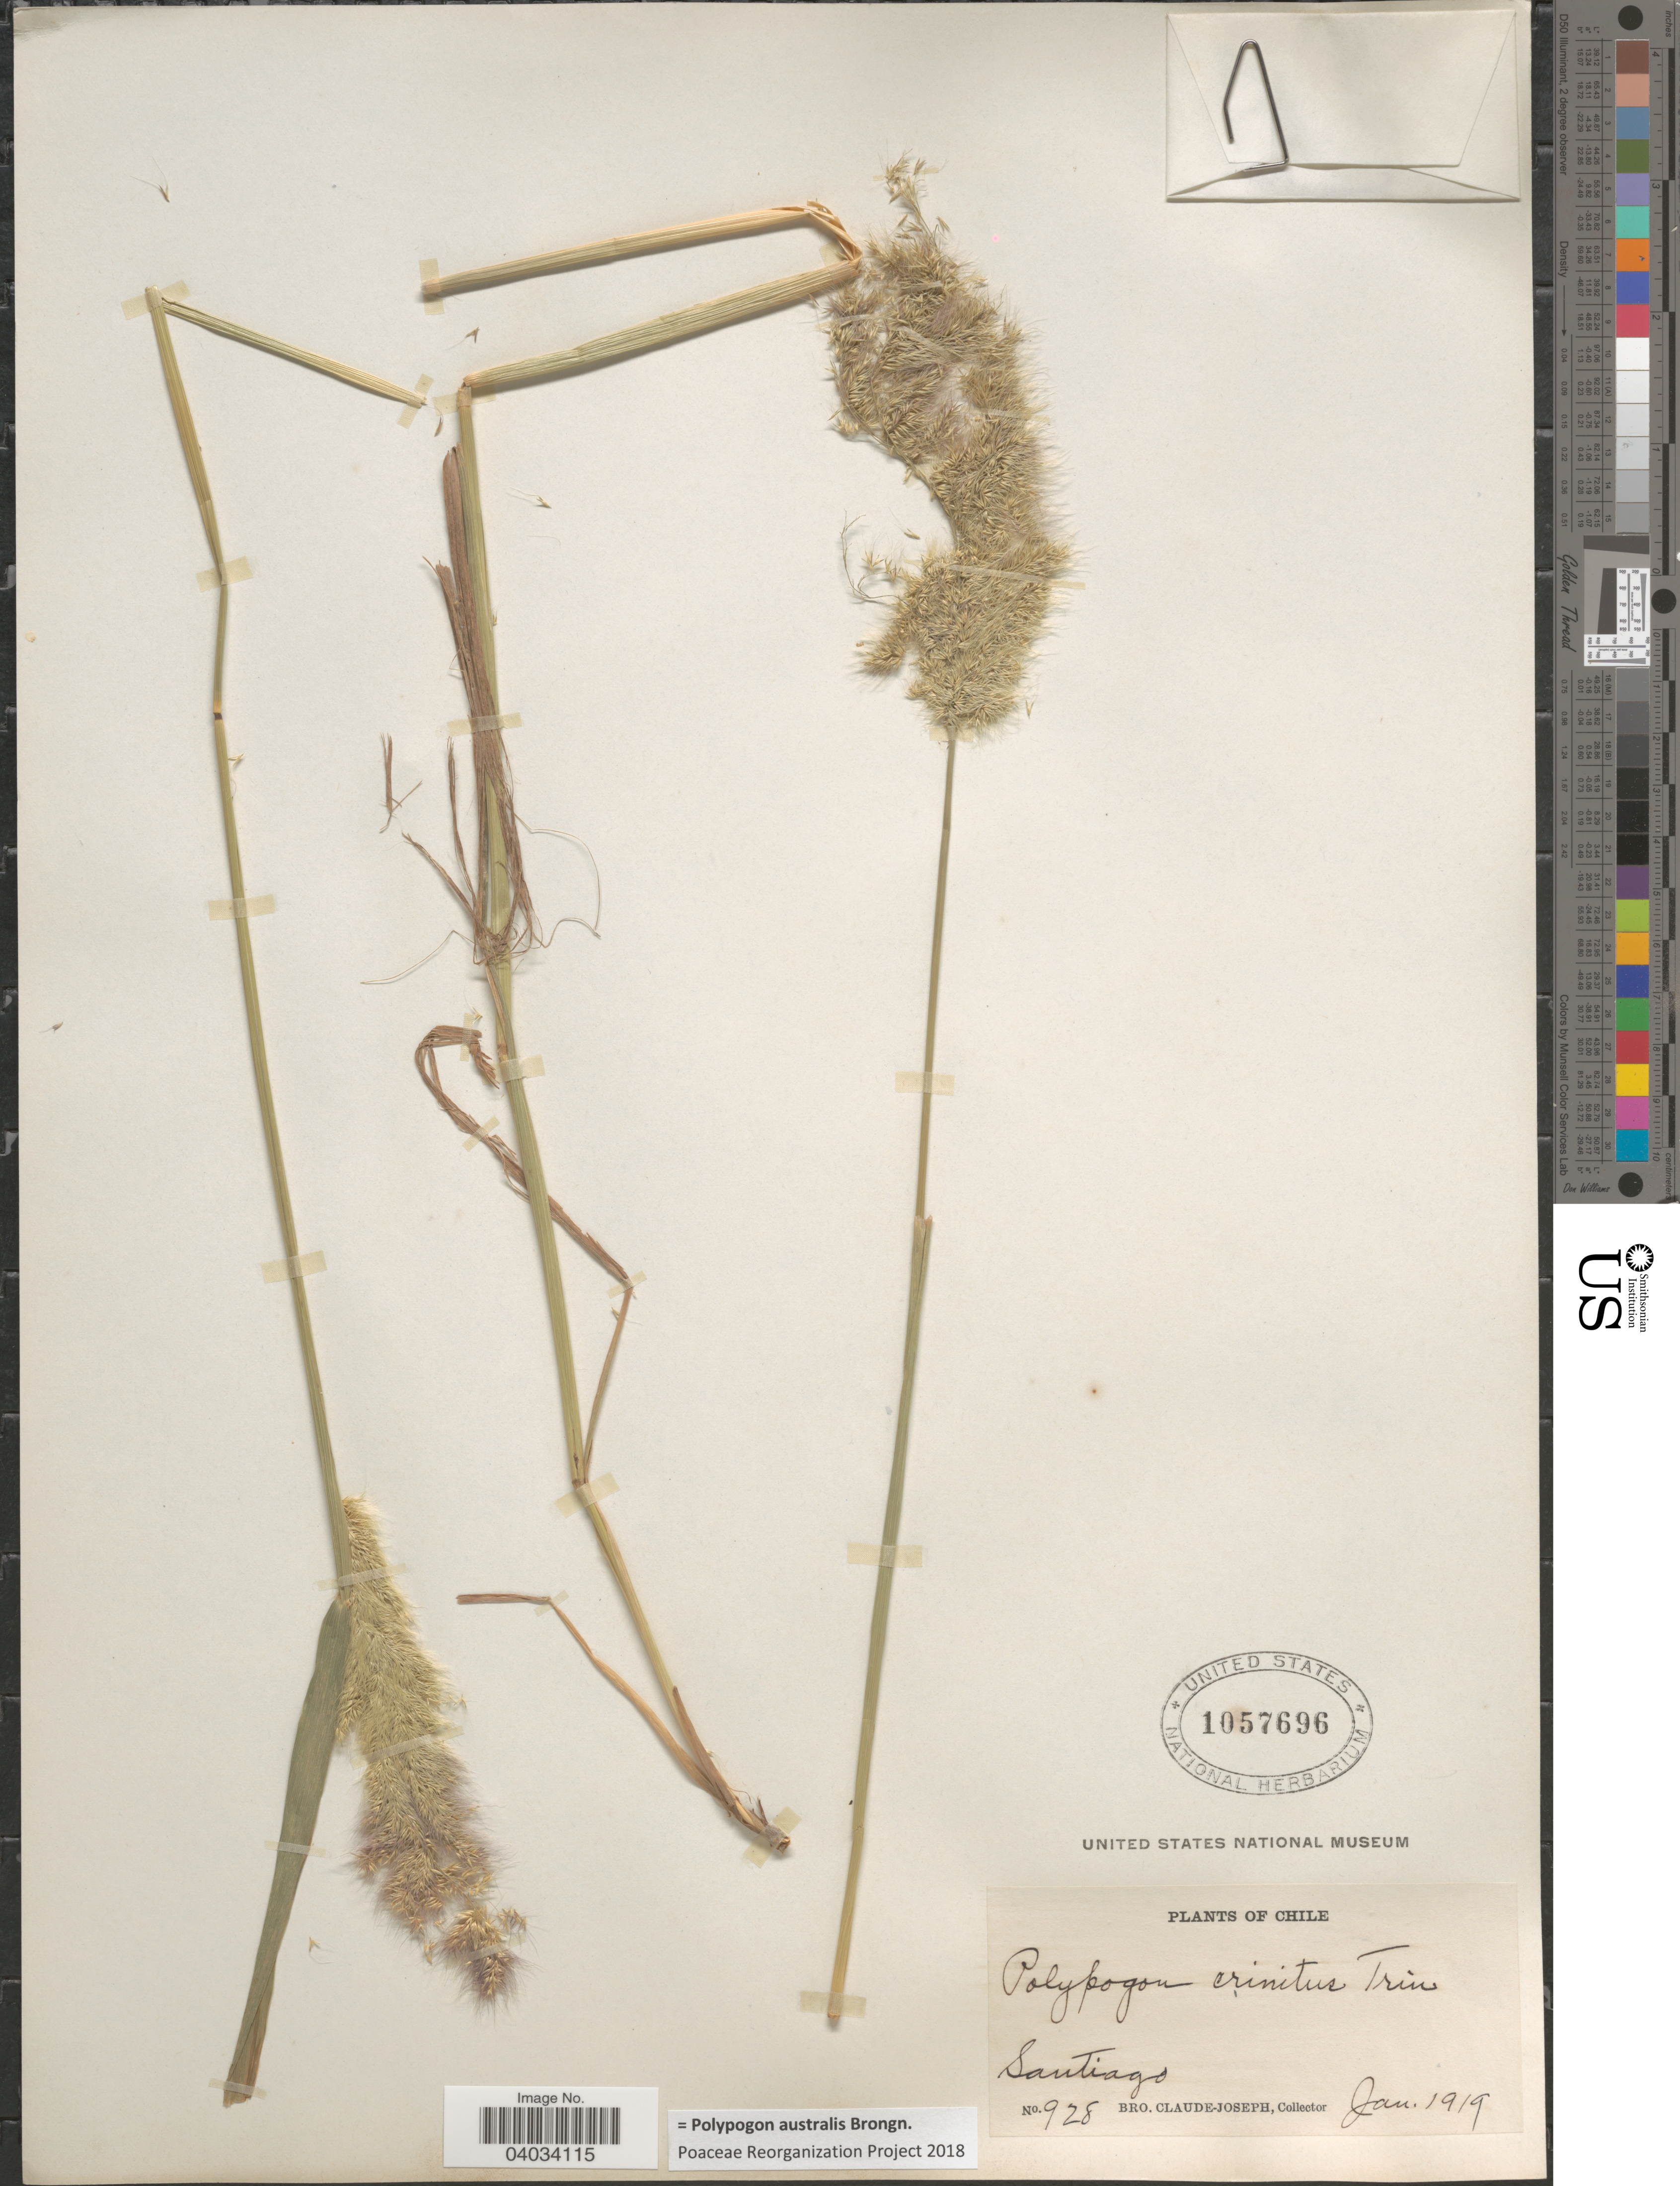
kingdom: Plantae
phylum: Tracheophyta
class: Liliopsida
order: Poales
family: Poaceae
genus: Polypogon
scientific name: Polypogon australis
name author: Brongn.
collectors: Bro. Claude-Joseph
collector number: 928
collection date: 1919-01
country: Chile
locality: Santiago.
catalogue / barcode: US 1057696